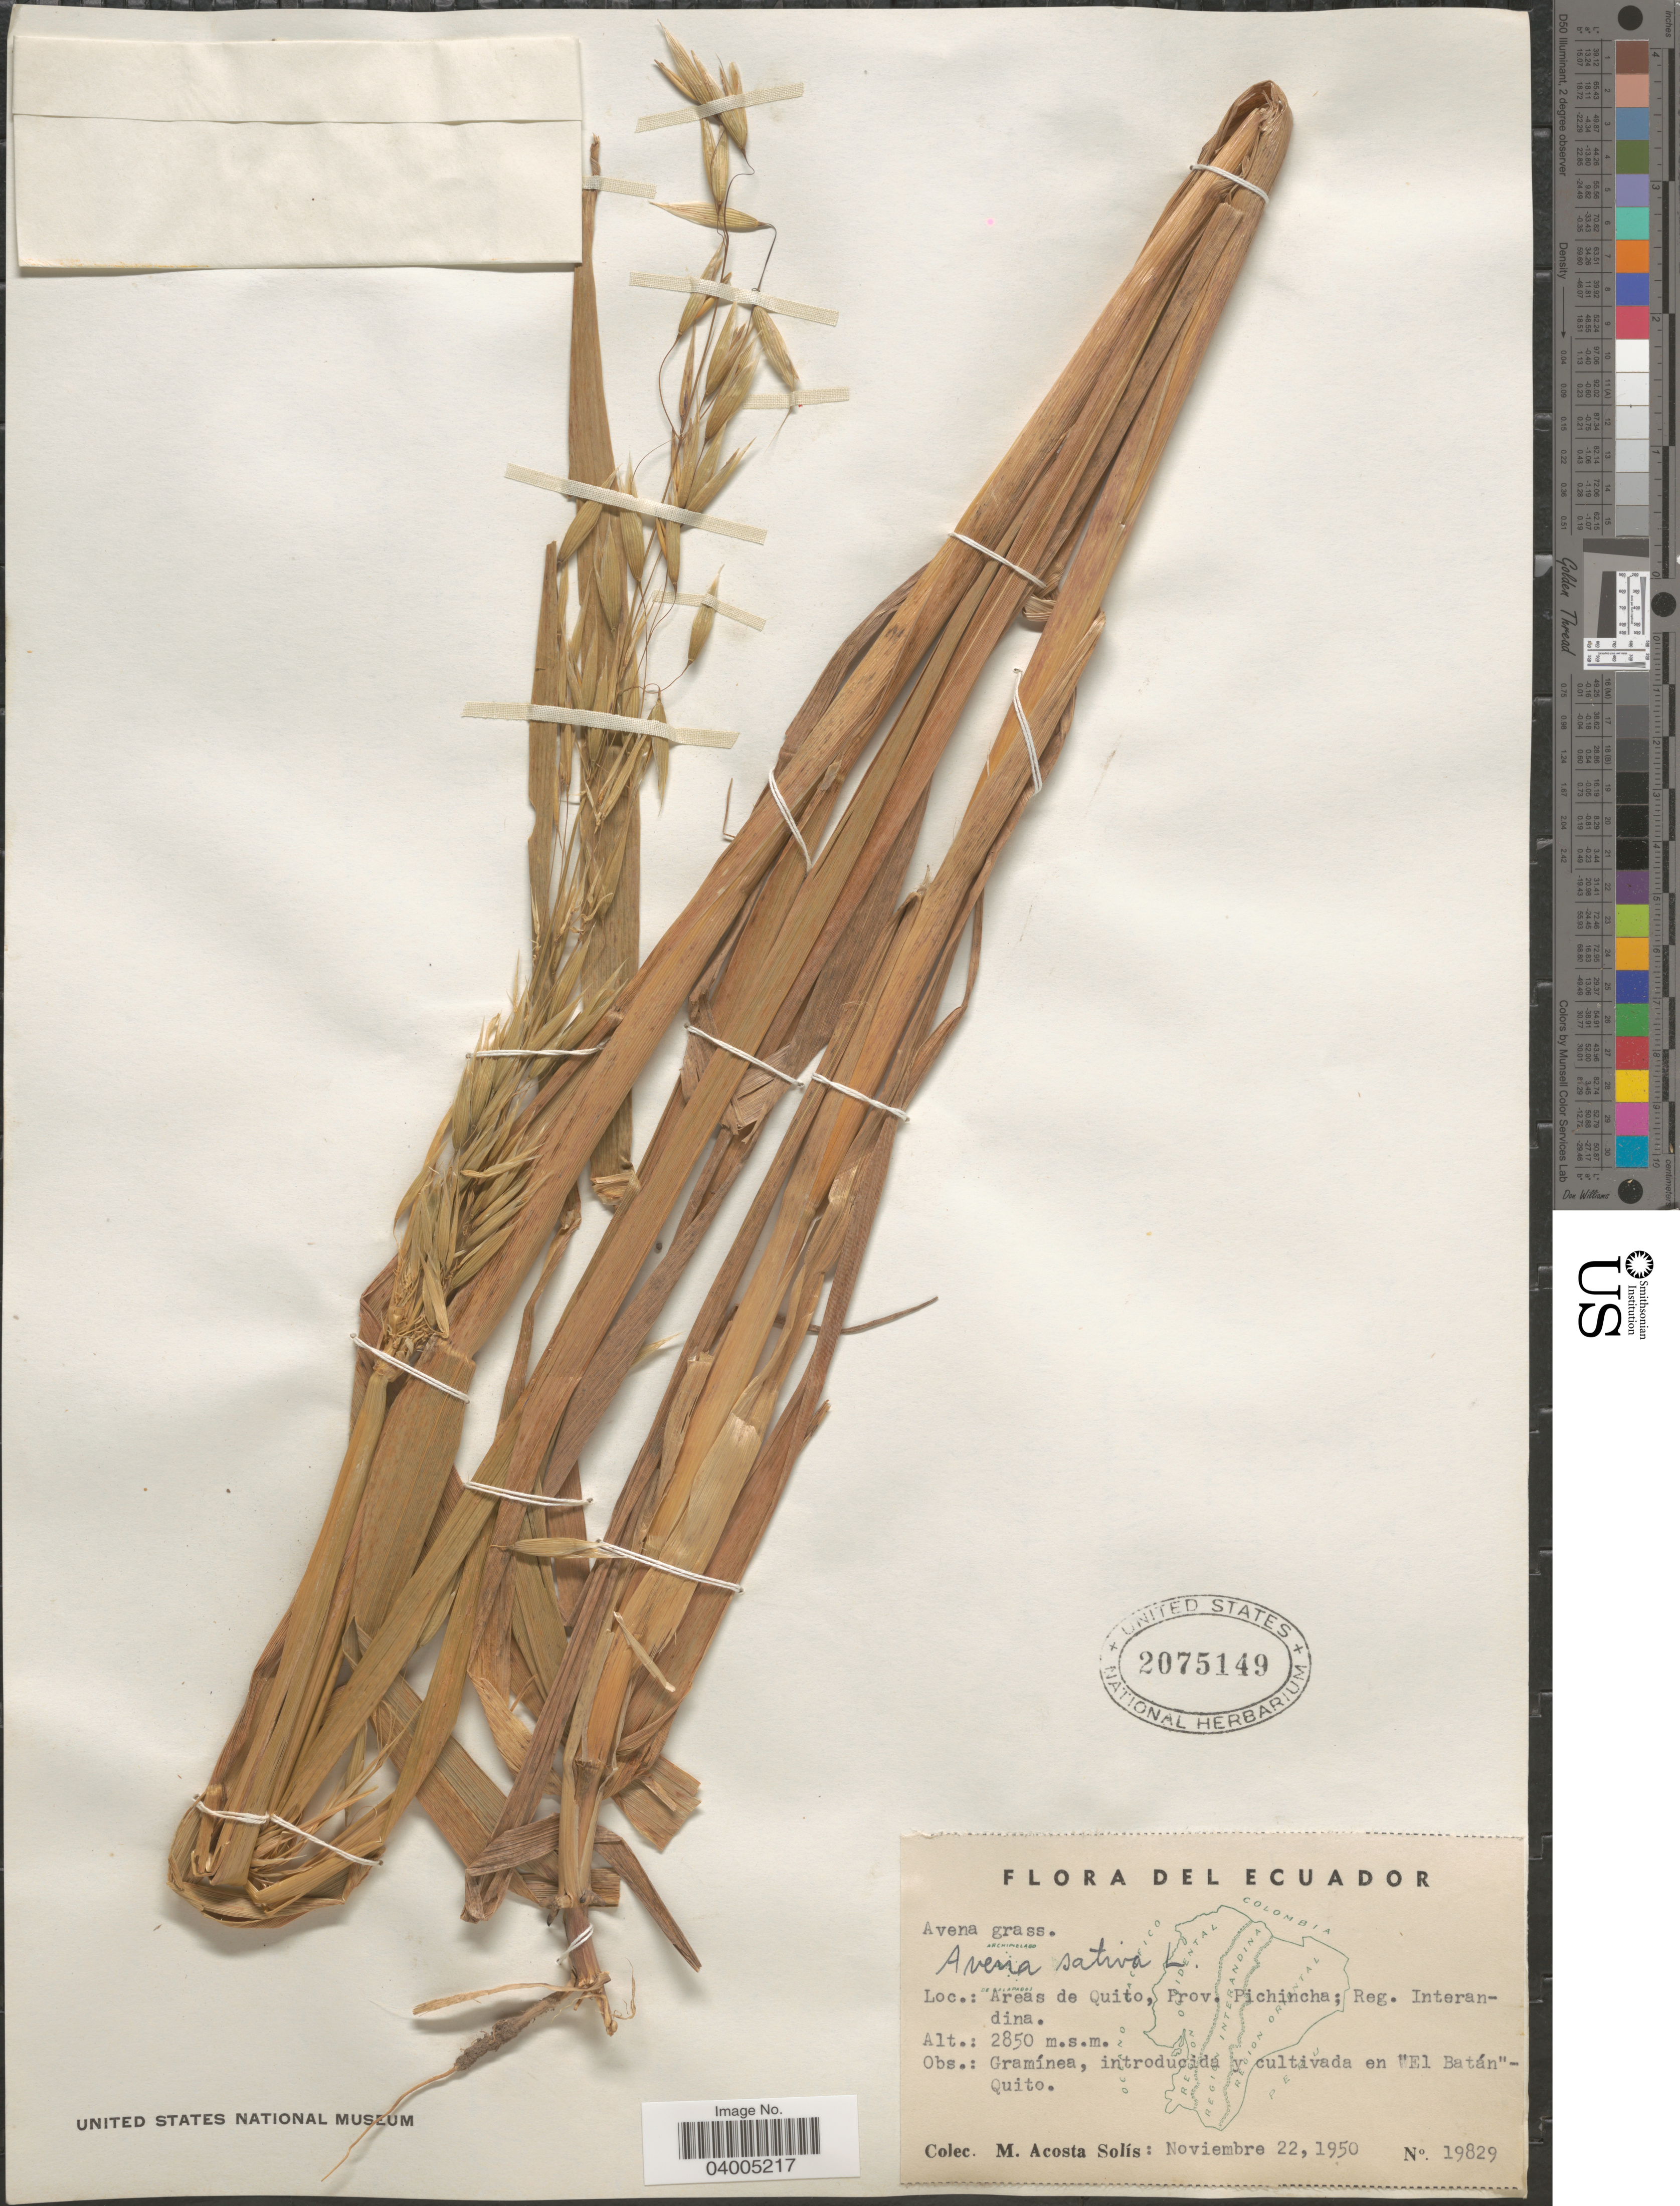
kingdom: Plantae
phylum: Tracheophyta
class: Liliopsida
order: Poales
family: Poaceae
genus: Avena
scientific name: Avena sativa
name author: L.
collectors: M. Acosta Solis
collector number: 19829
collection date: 1950-11-22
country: Ecuador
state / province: Pichincha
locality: Areas de Quito; Reg. Interandina. En "El Batán"-Quito.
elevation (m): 2850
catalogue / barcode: US 2075149